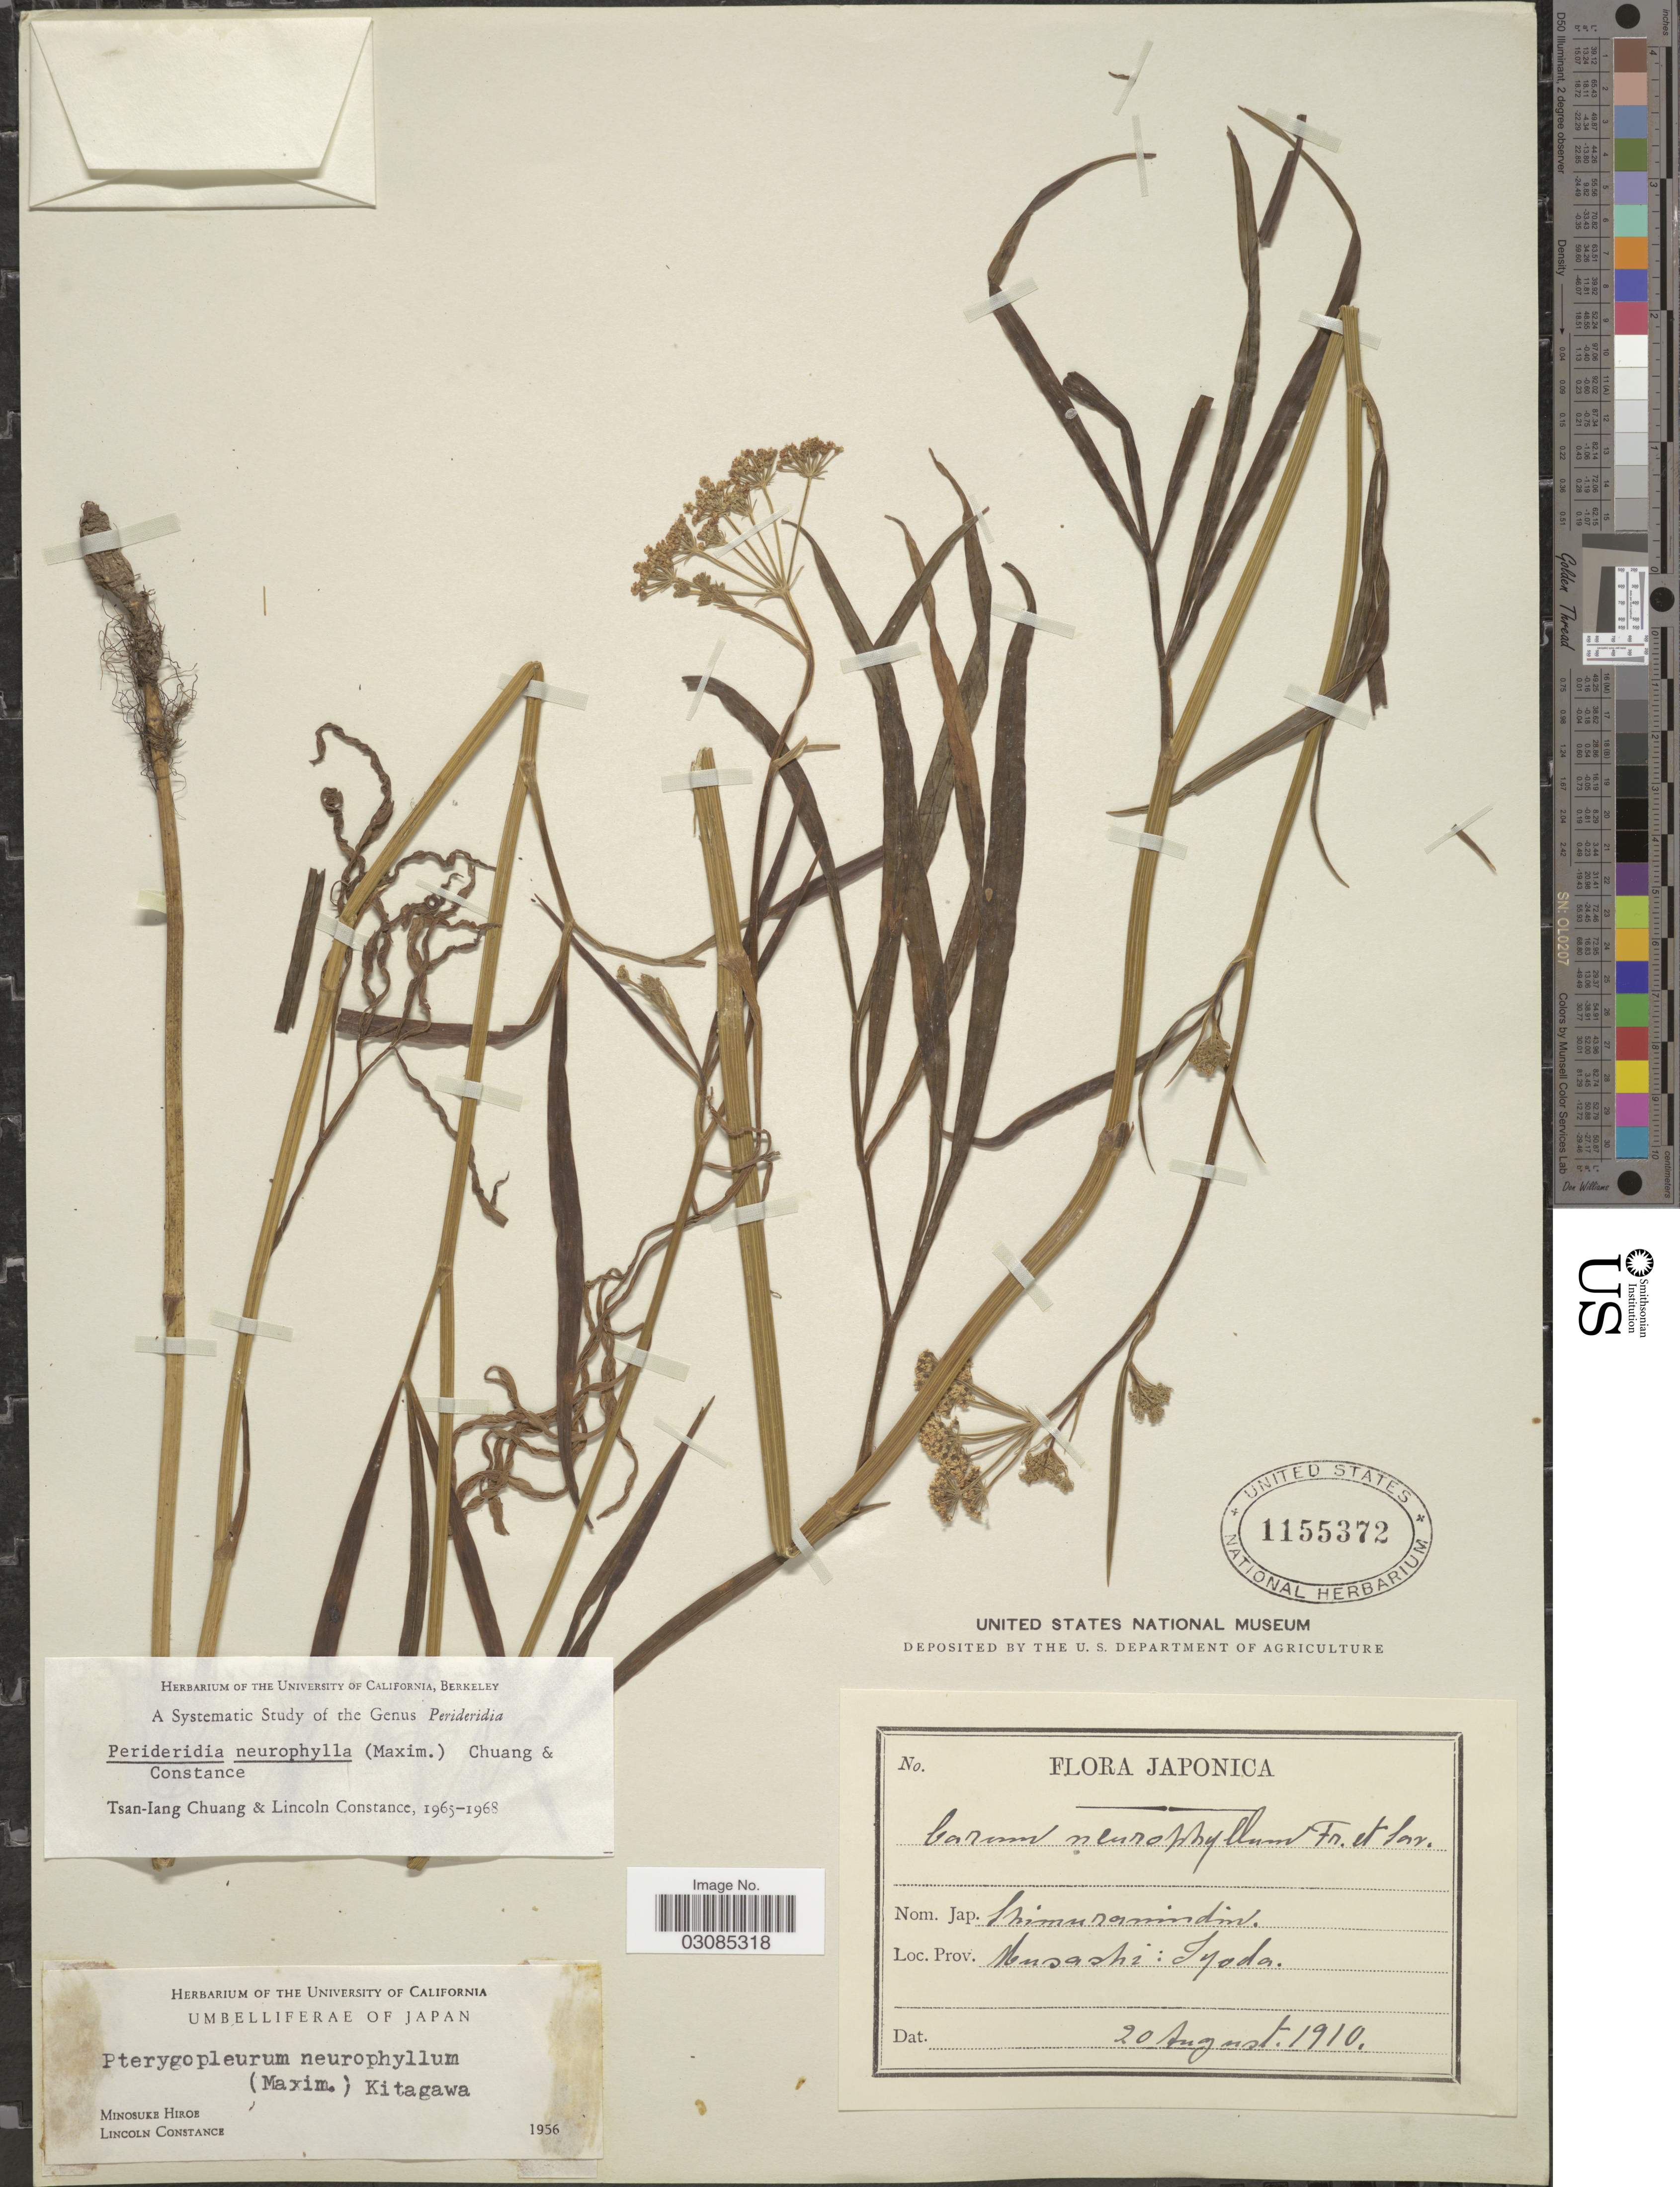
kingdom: Plantae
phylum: Tracheophyta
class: Magnoliopsida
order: Apiales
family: Apiaceae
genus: Carum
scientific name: Carum neurophyllum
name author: (Maxim.) Franch. & Sav.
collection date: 1910-08-20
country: Japan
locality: Japonica. Musashi: Tyoda.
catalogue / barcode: US 1155372